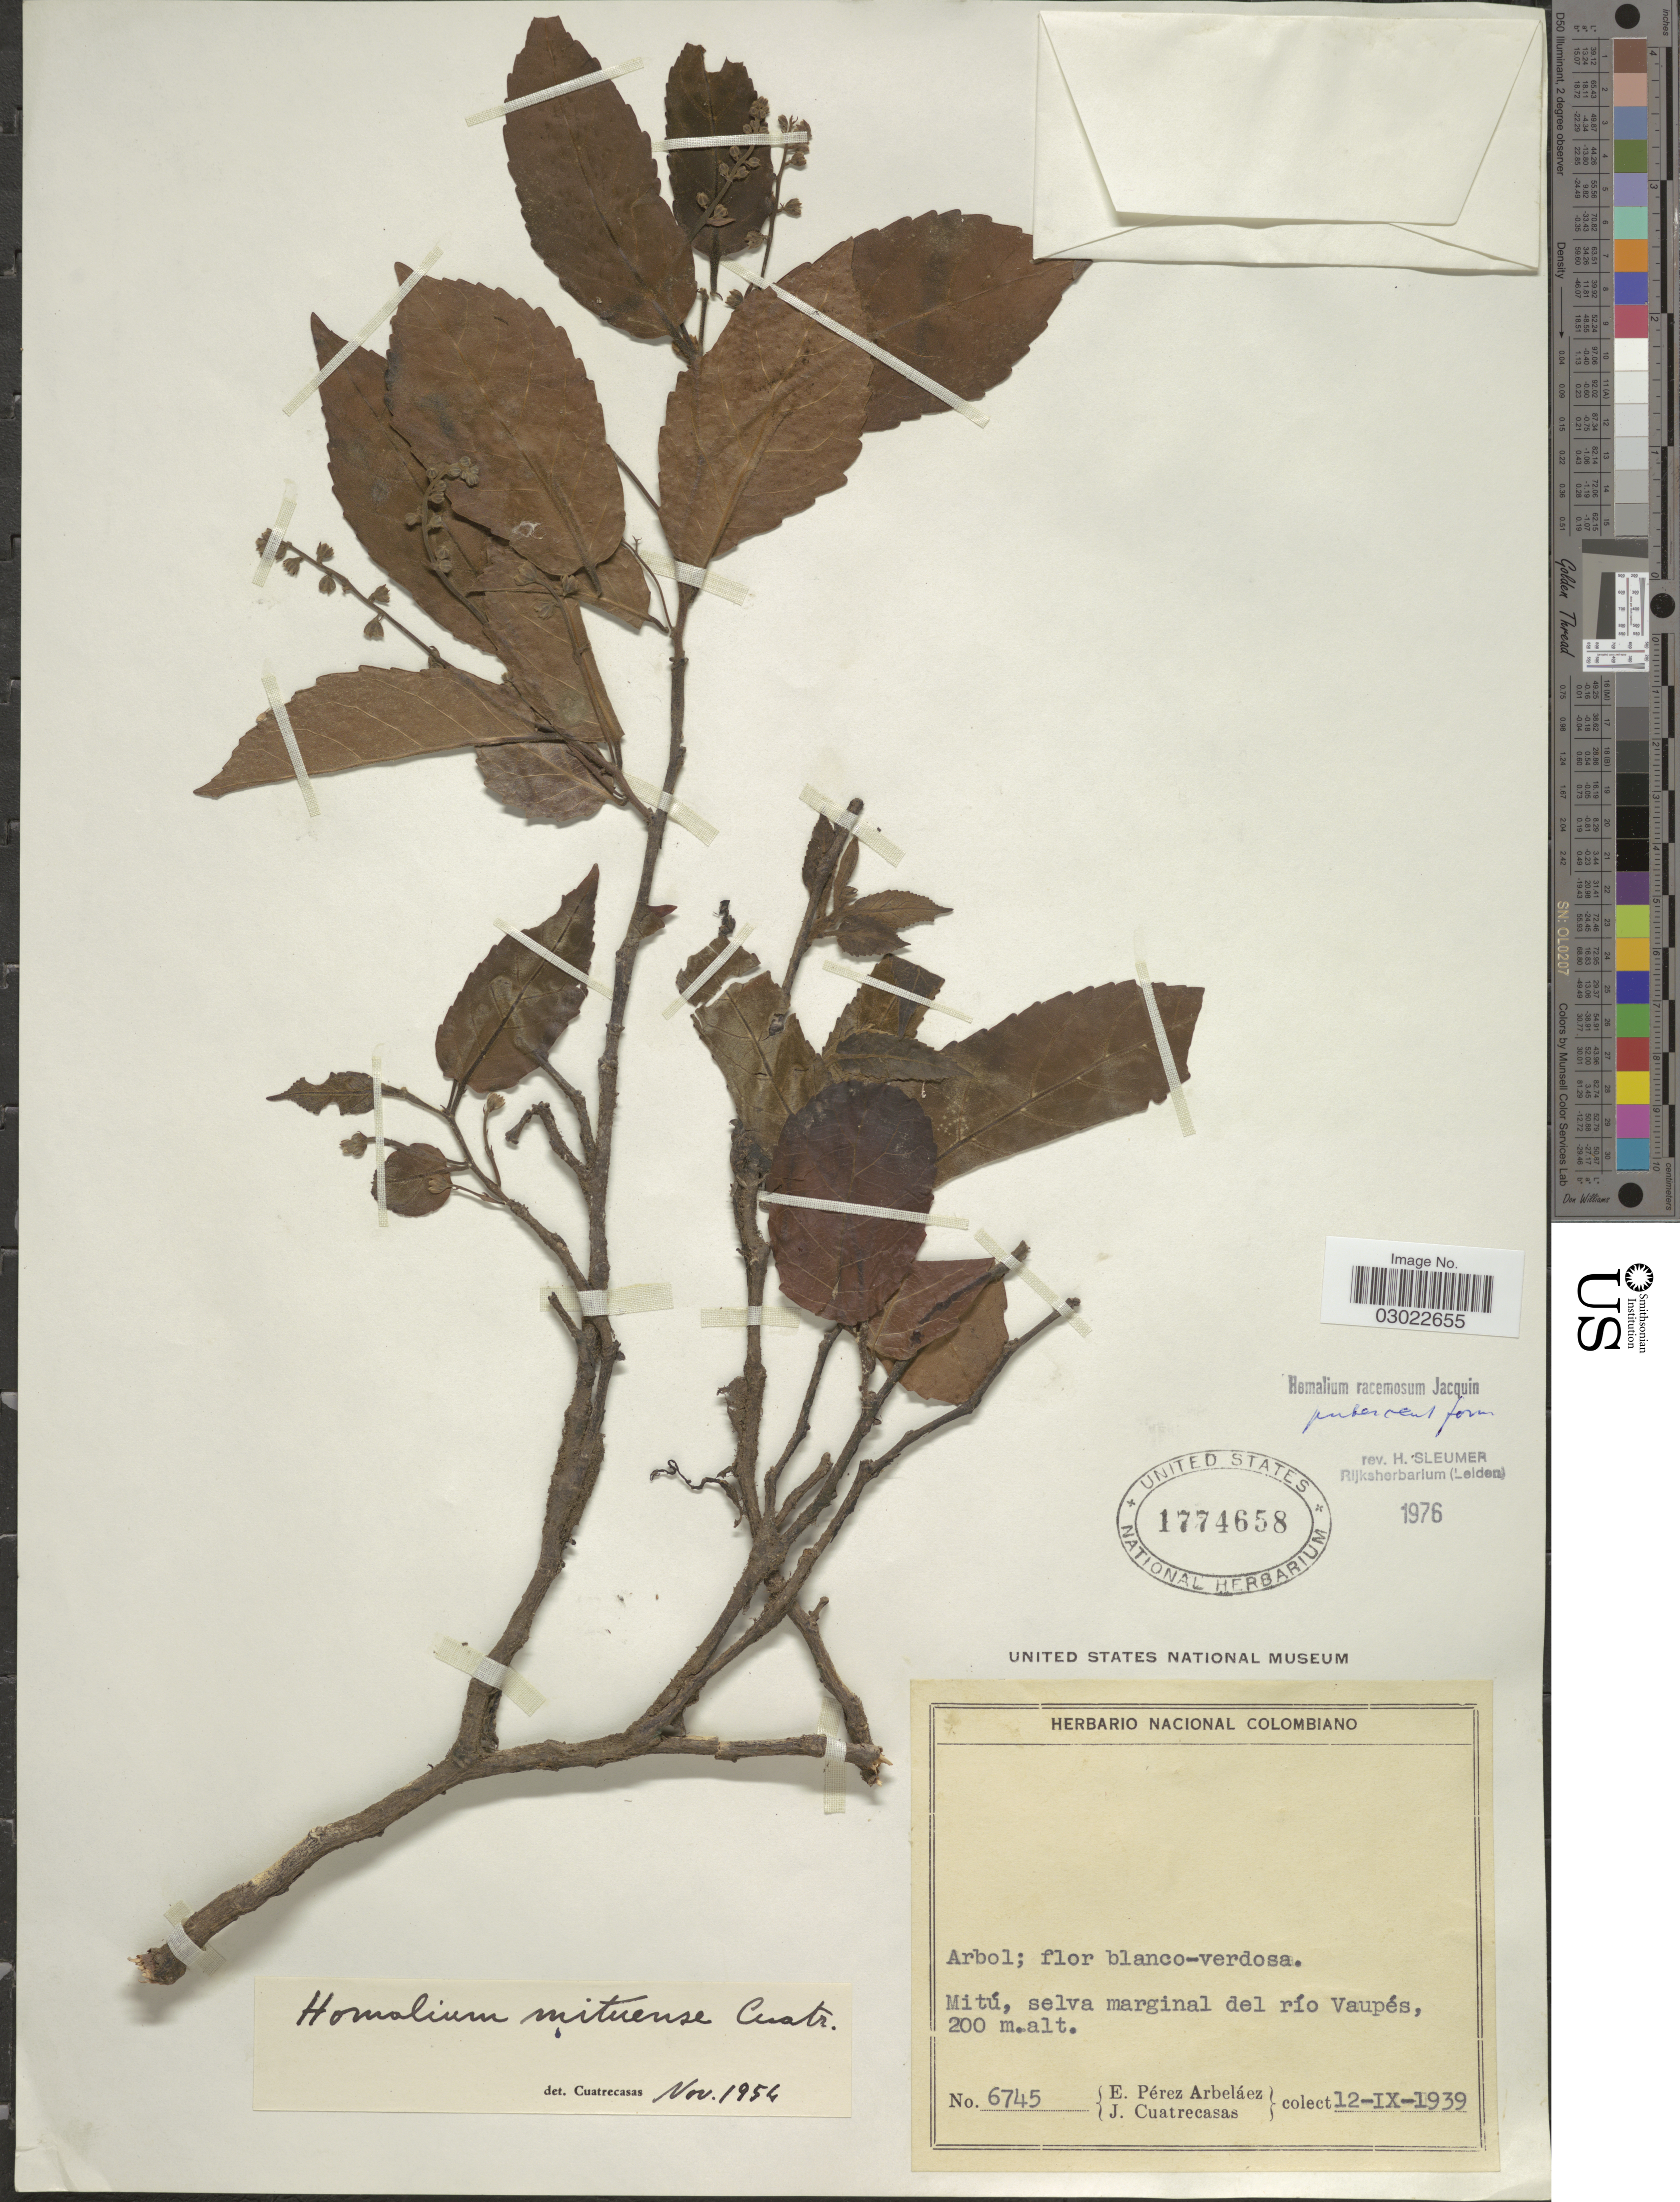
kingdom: Plantae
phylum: Tracheophyta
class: Magnoliopsida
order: Malpighiales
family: Salicaceae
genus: Homalium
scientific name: Homalium racemosum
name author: Jacq.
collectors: E. Pérez Arbeláez & J. Cuatrecasas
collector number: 6745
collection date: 1939-09-12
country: Colombia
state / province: Vaupés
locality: Mitú, selva marginal del río Vaupés.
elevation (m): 200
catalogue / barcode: US 1774658